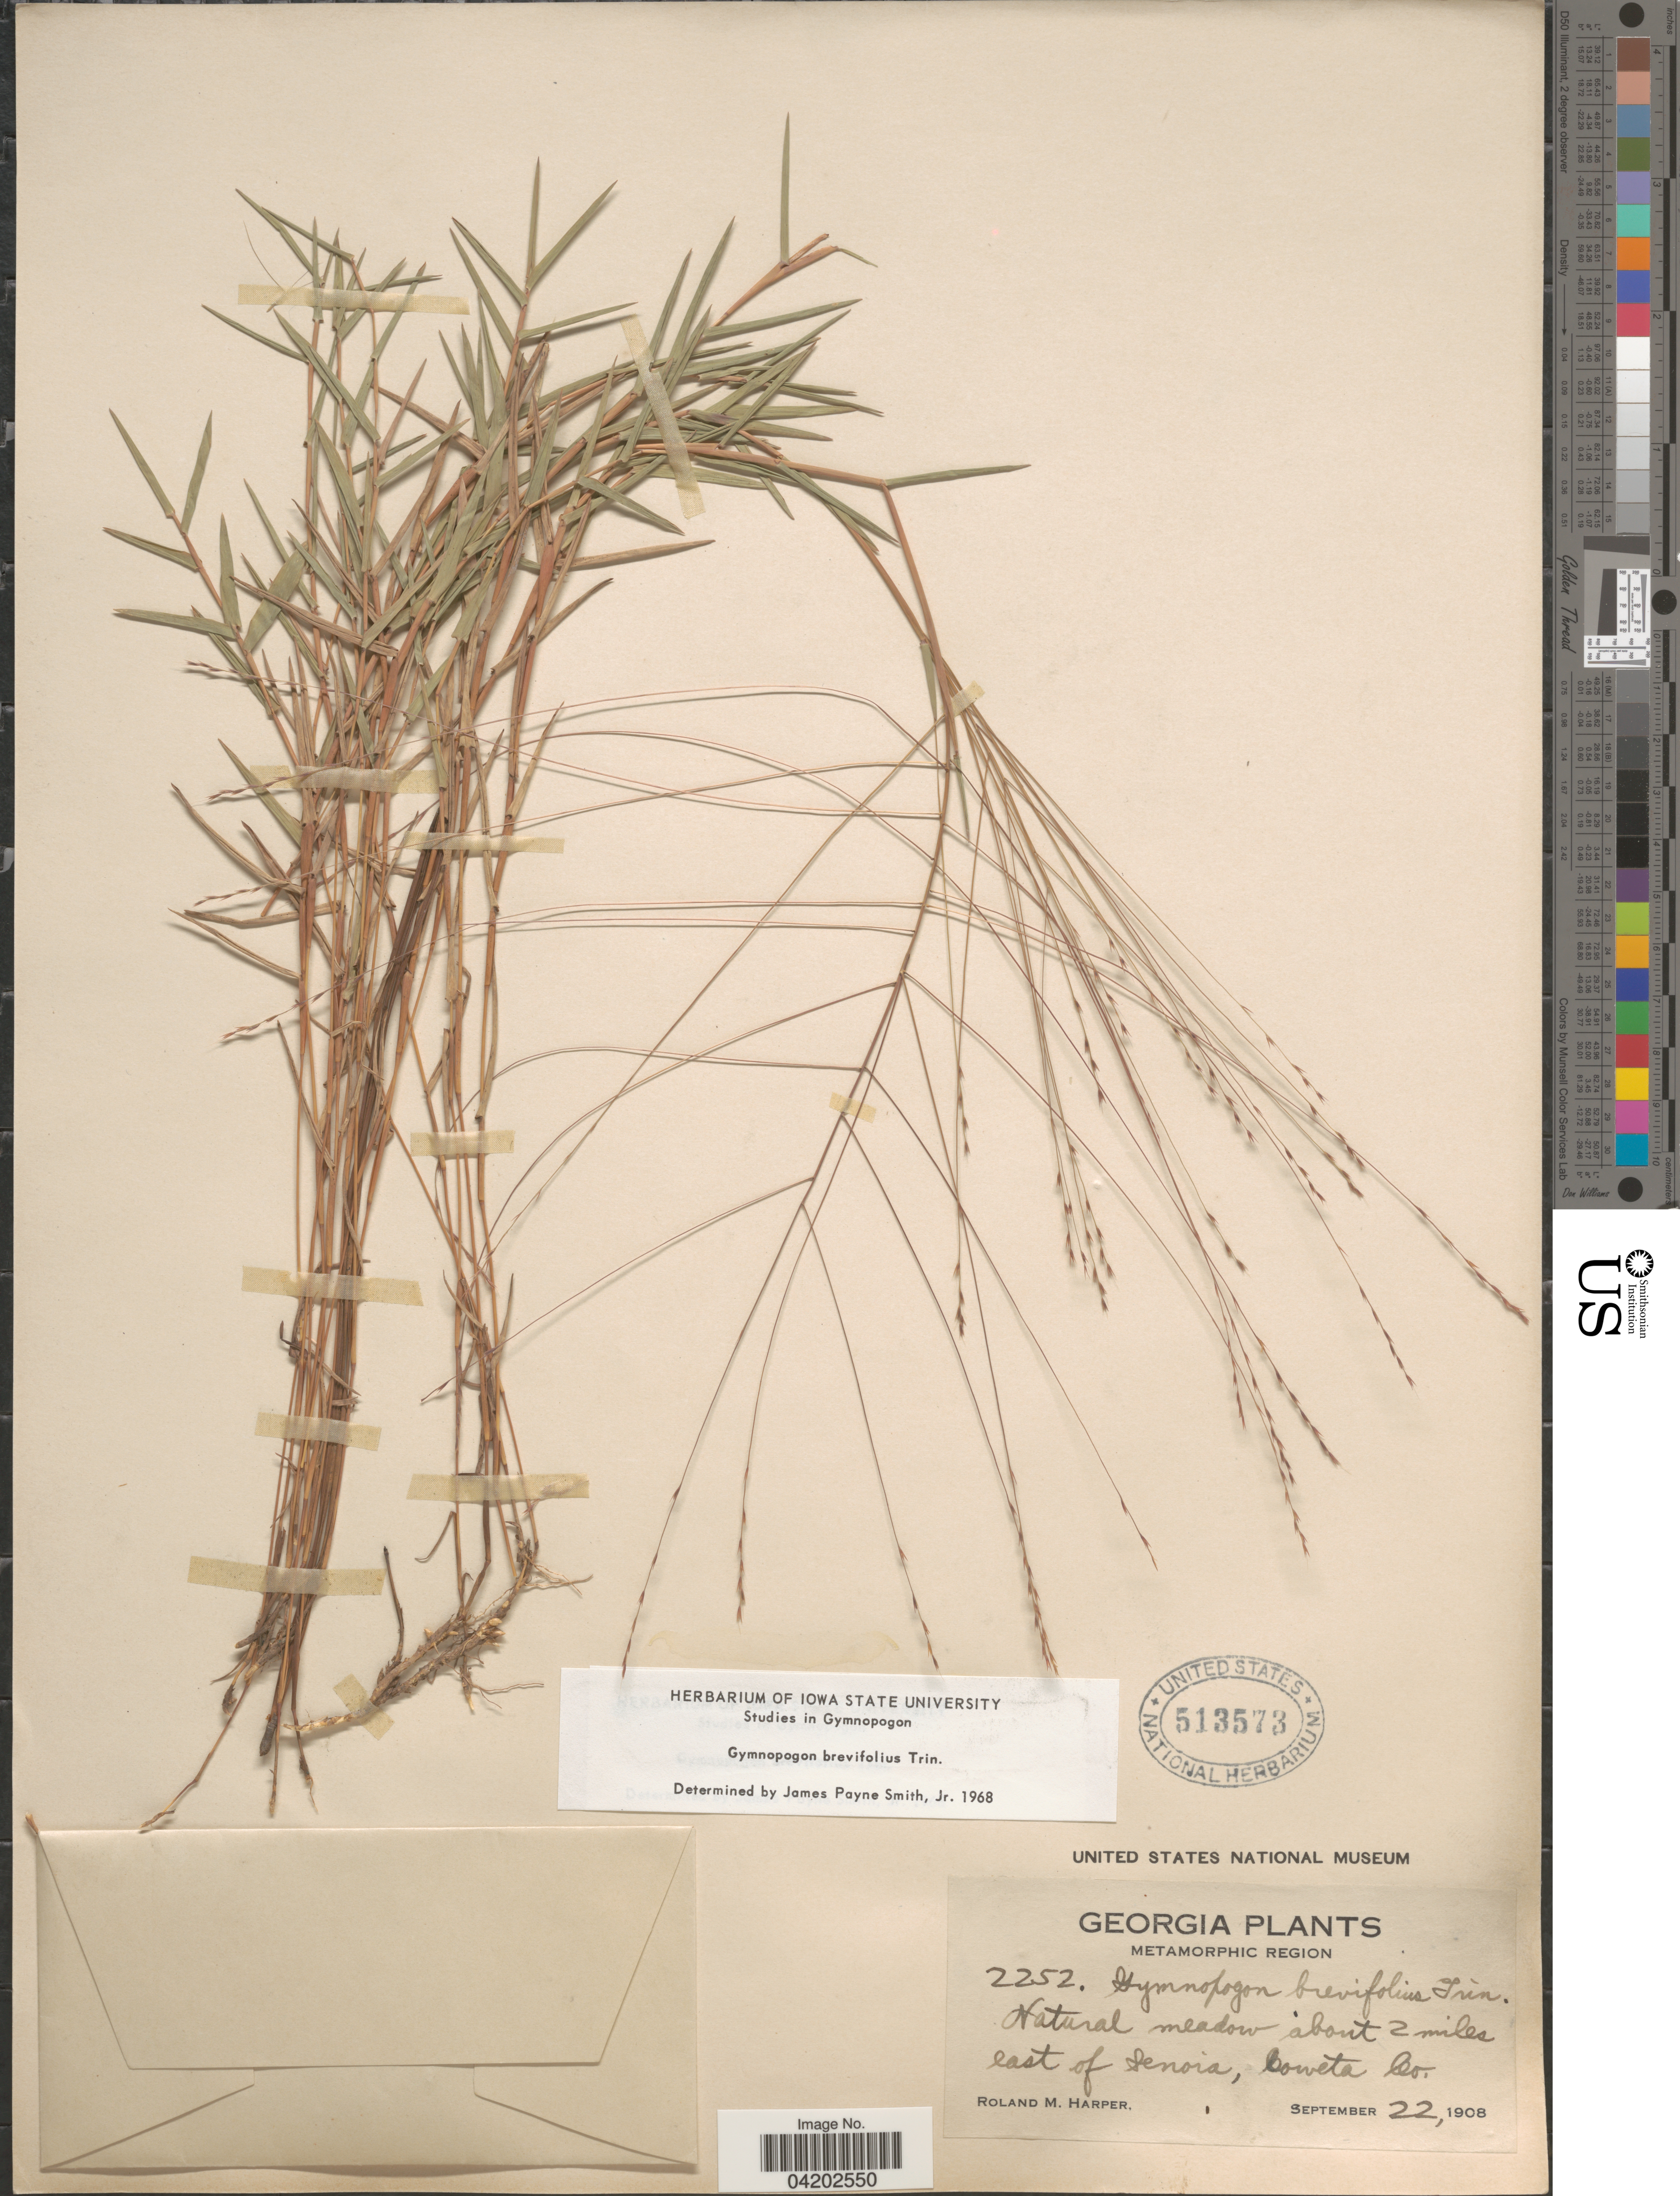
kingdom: Plantae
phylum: Tracheophyta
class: Liliopsida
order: Poales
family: Poaceae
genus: Gymnopogon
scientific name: Gymnopogon brevifolius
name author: Trin.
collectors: R. M. Harper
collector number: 2252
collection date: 1908-09-22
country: United States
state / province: Georgia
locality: Metamorphic Region. Natural meadow about 2 miles east of Senoia, Coweta Co.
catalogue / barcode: US 513573